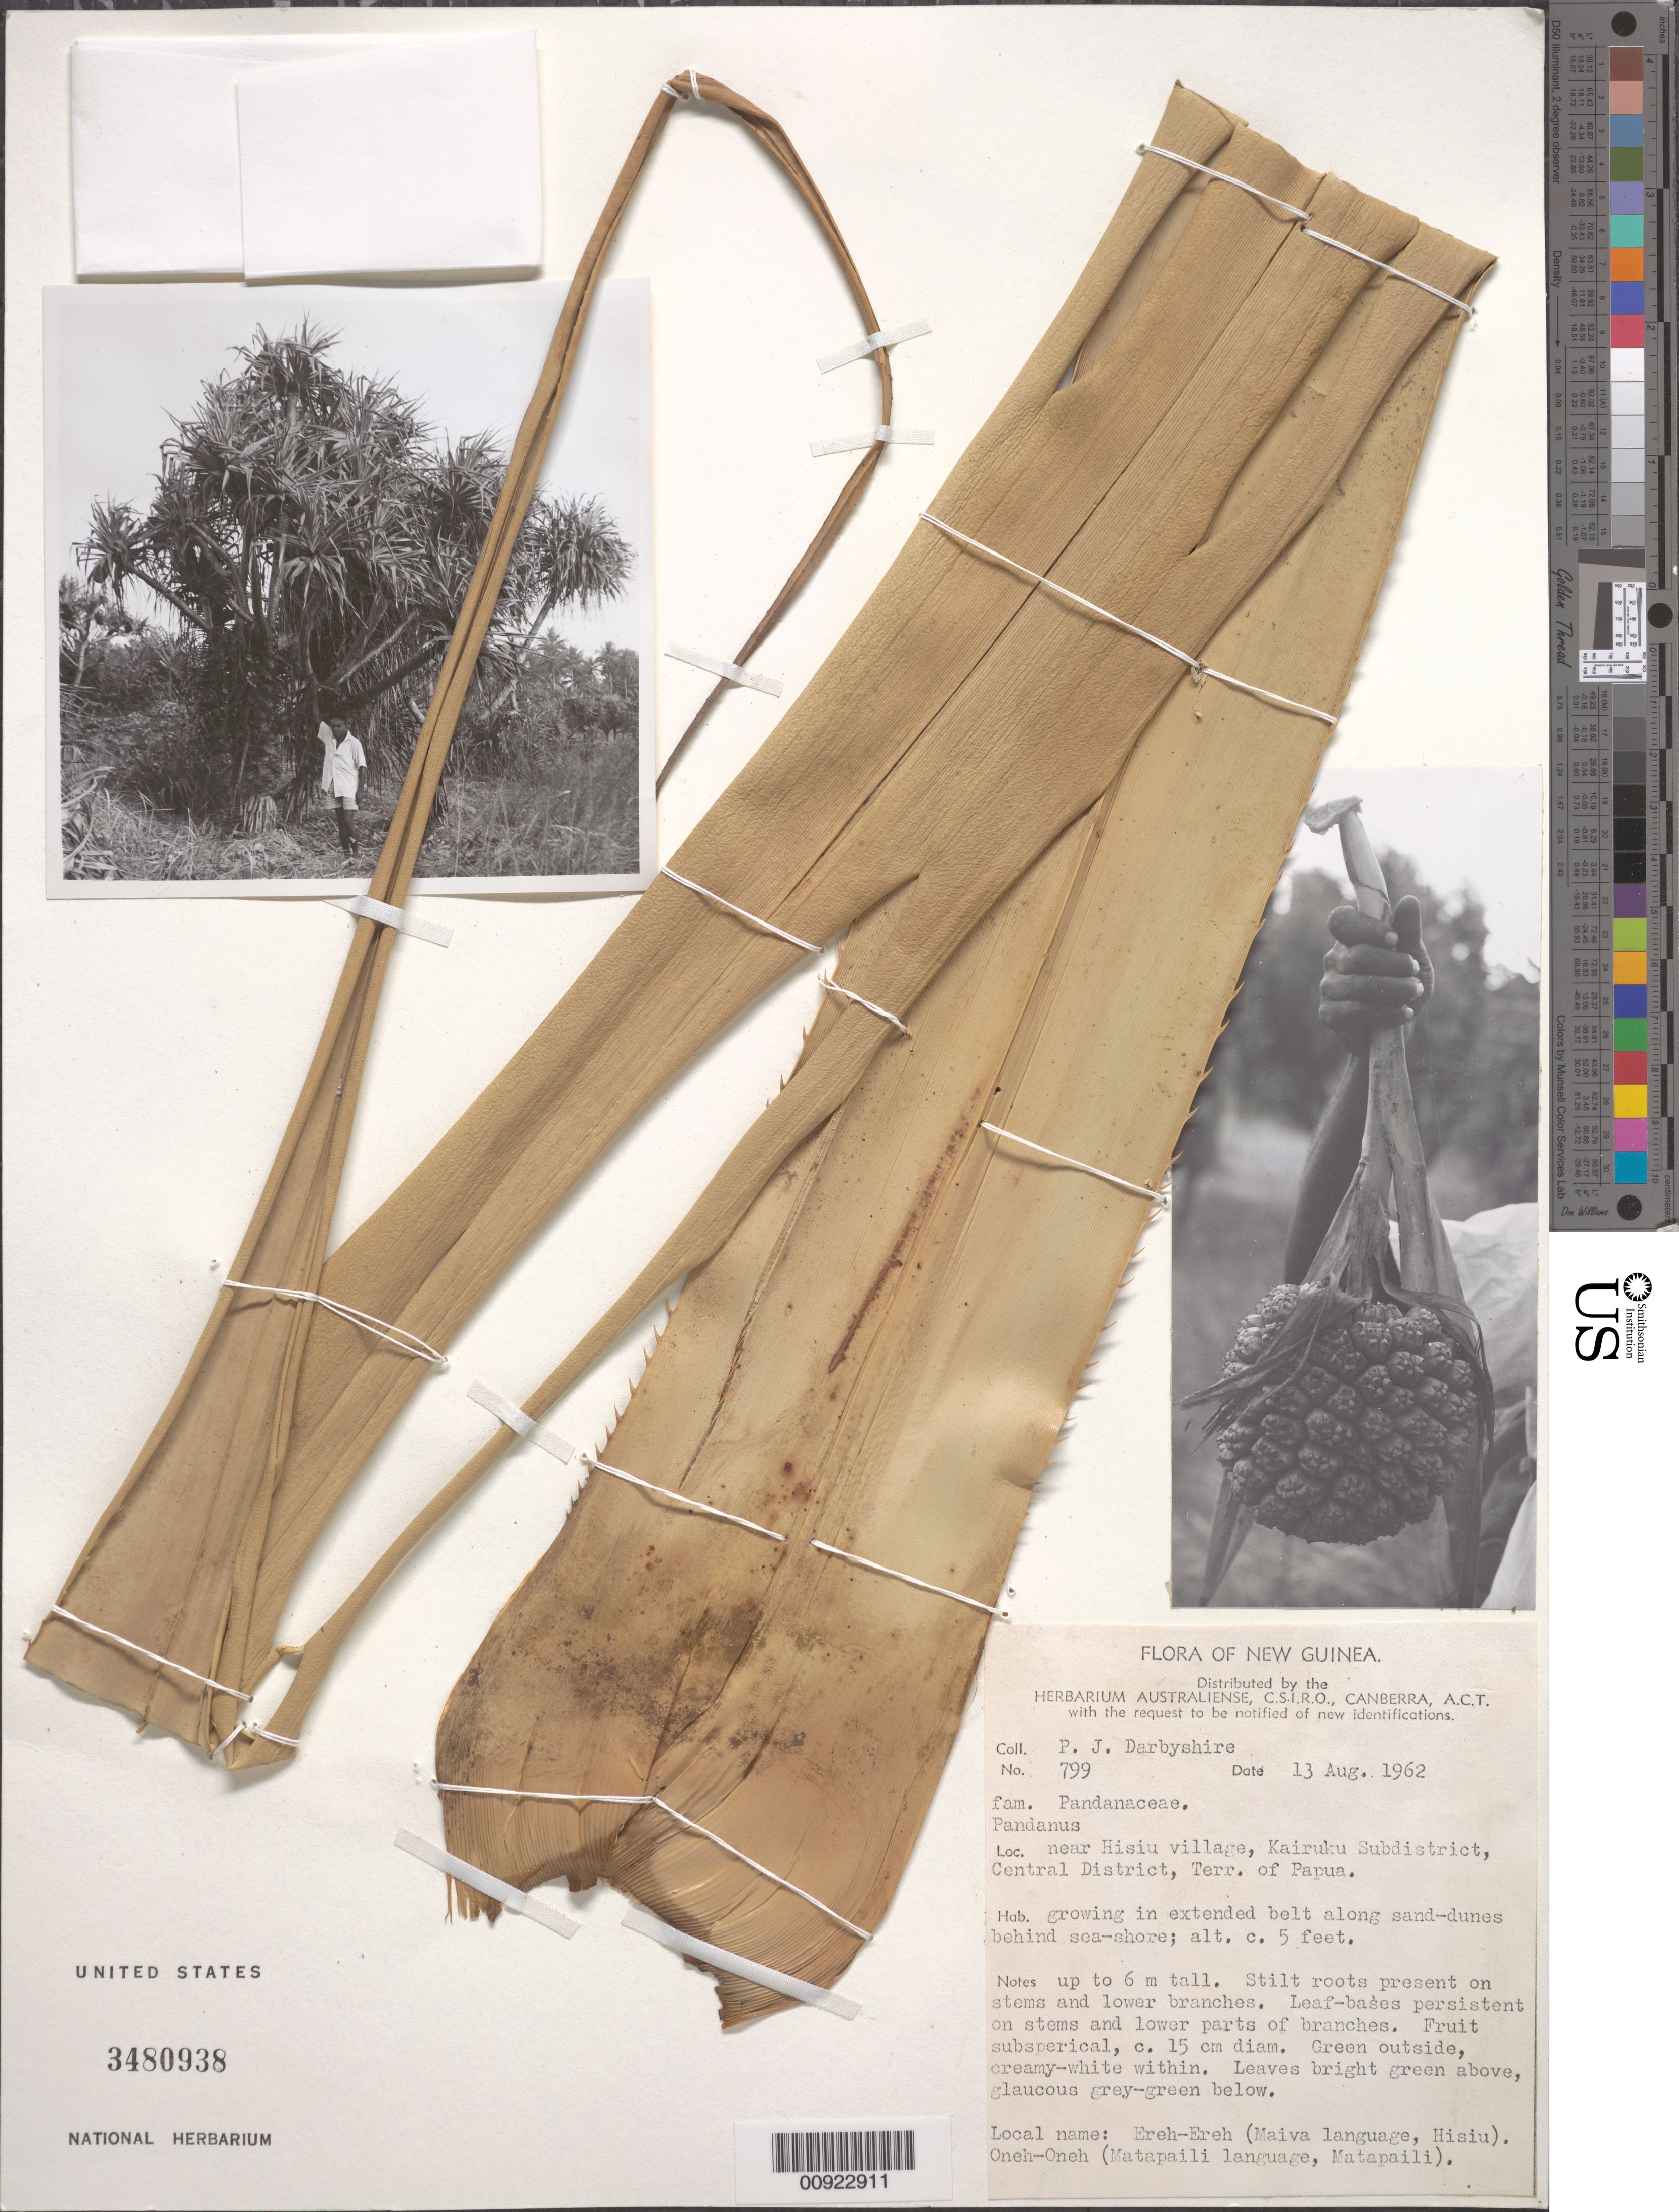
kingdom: Plantae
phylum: Tracheophyta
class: Liliopsida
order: Pandanales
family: Pandanaceae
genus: Pandanus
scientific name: Pandanus sp.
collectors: P. Darbyshire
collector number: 799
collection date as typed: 13 Aug 1962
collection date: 1962-08-13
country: Papua New Guinea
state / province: Central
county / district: Kairuku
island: New Guinea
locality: near Hisiu village, Kairuku Subdistrict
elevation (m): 2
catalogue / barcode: US 3480938